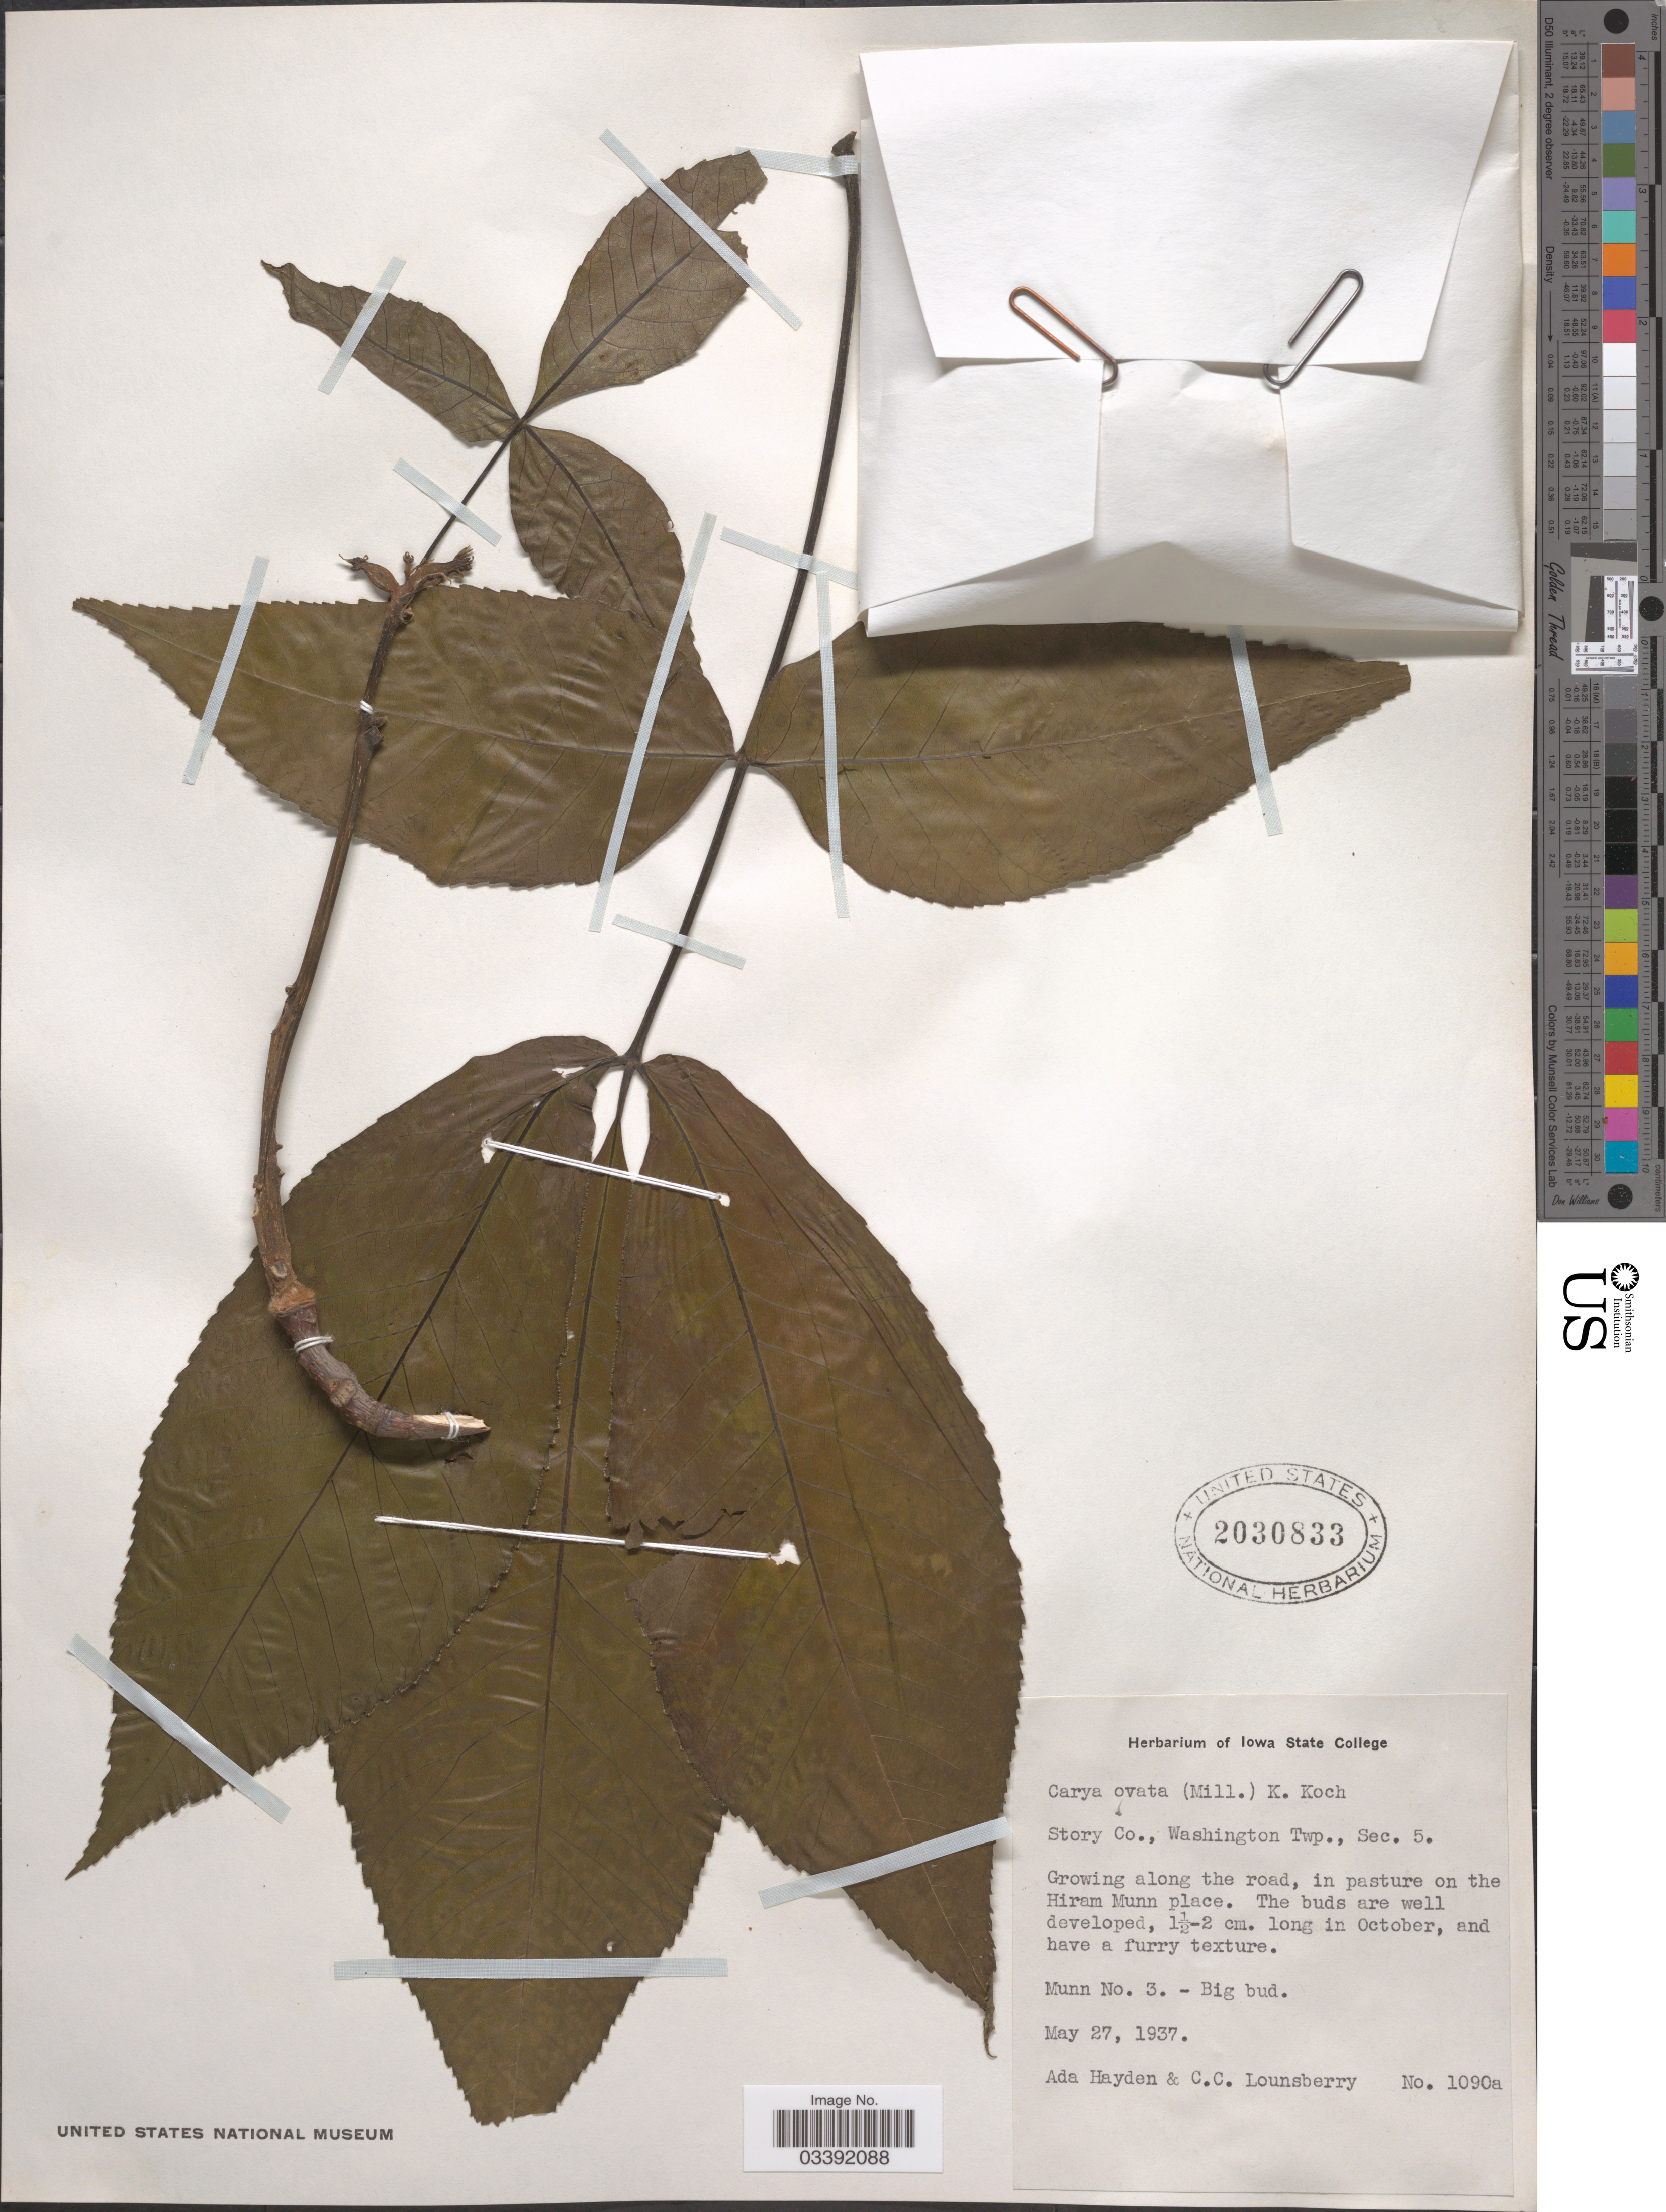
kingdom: Plantae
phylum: Tracheophyta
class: Magnoliopsida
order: Fagales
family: Juglandaceae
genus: Carya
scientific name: Carya ovata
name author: (Mill.) K. Koch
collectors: Ada Hayden & C. Lounsberry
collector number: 1090a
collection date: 1937-05-27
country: United States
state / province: Iowa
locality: Story Co., Washington Twp., Sec. 5. Growing along the road, in pasture on the Hiram Munn place. Munn No. 3 [unsure placement].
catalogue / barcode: US 2030833